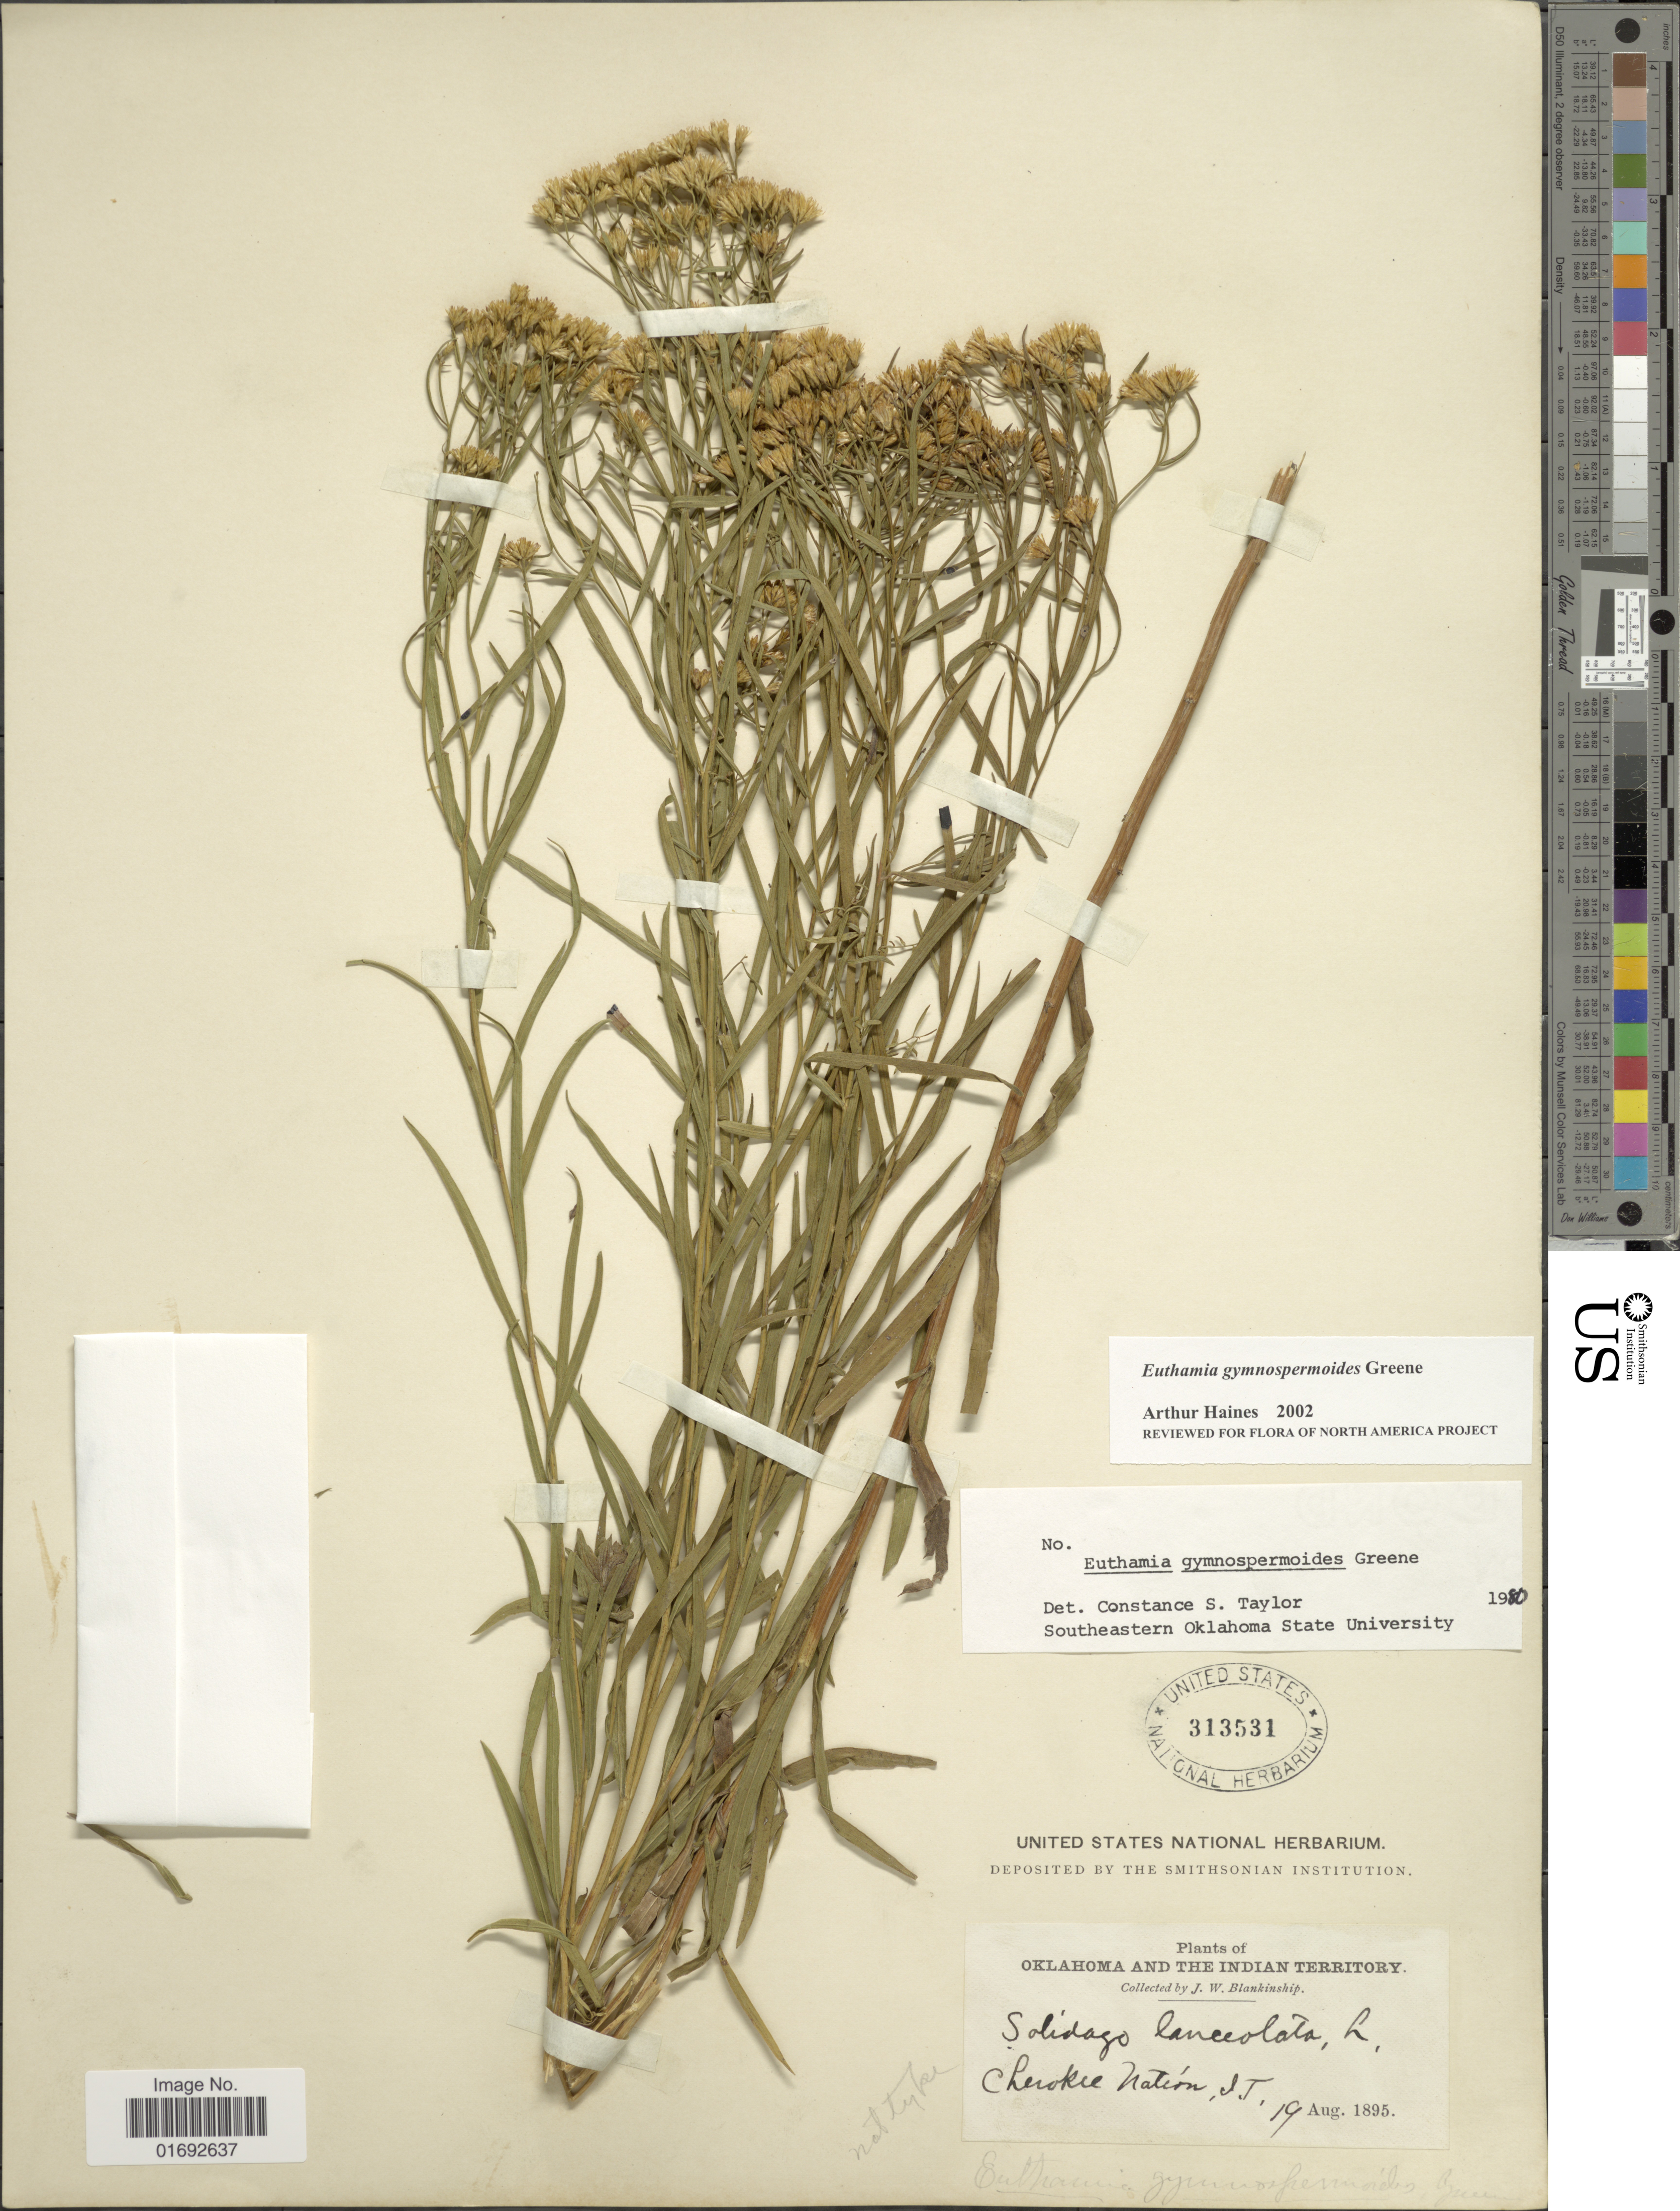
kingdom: Plantae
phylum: Tracheophyta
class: Magnoliopsida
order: Asterales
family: Asteraceae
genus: Euthamia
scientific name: Euthamia gymnospermoides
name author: Greene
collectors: J. W. Blankinship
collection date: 1895-08-19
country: United States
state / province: Oklahoma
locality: Oklahoma and the Indian Territory, Cherokee Nation, I. T.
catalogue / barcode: US 313531